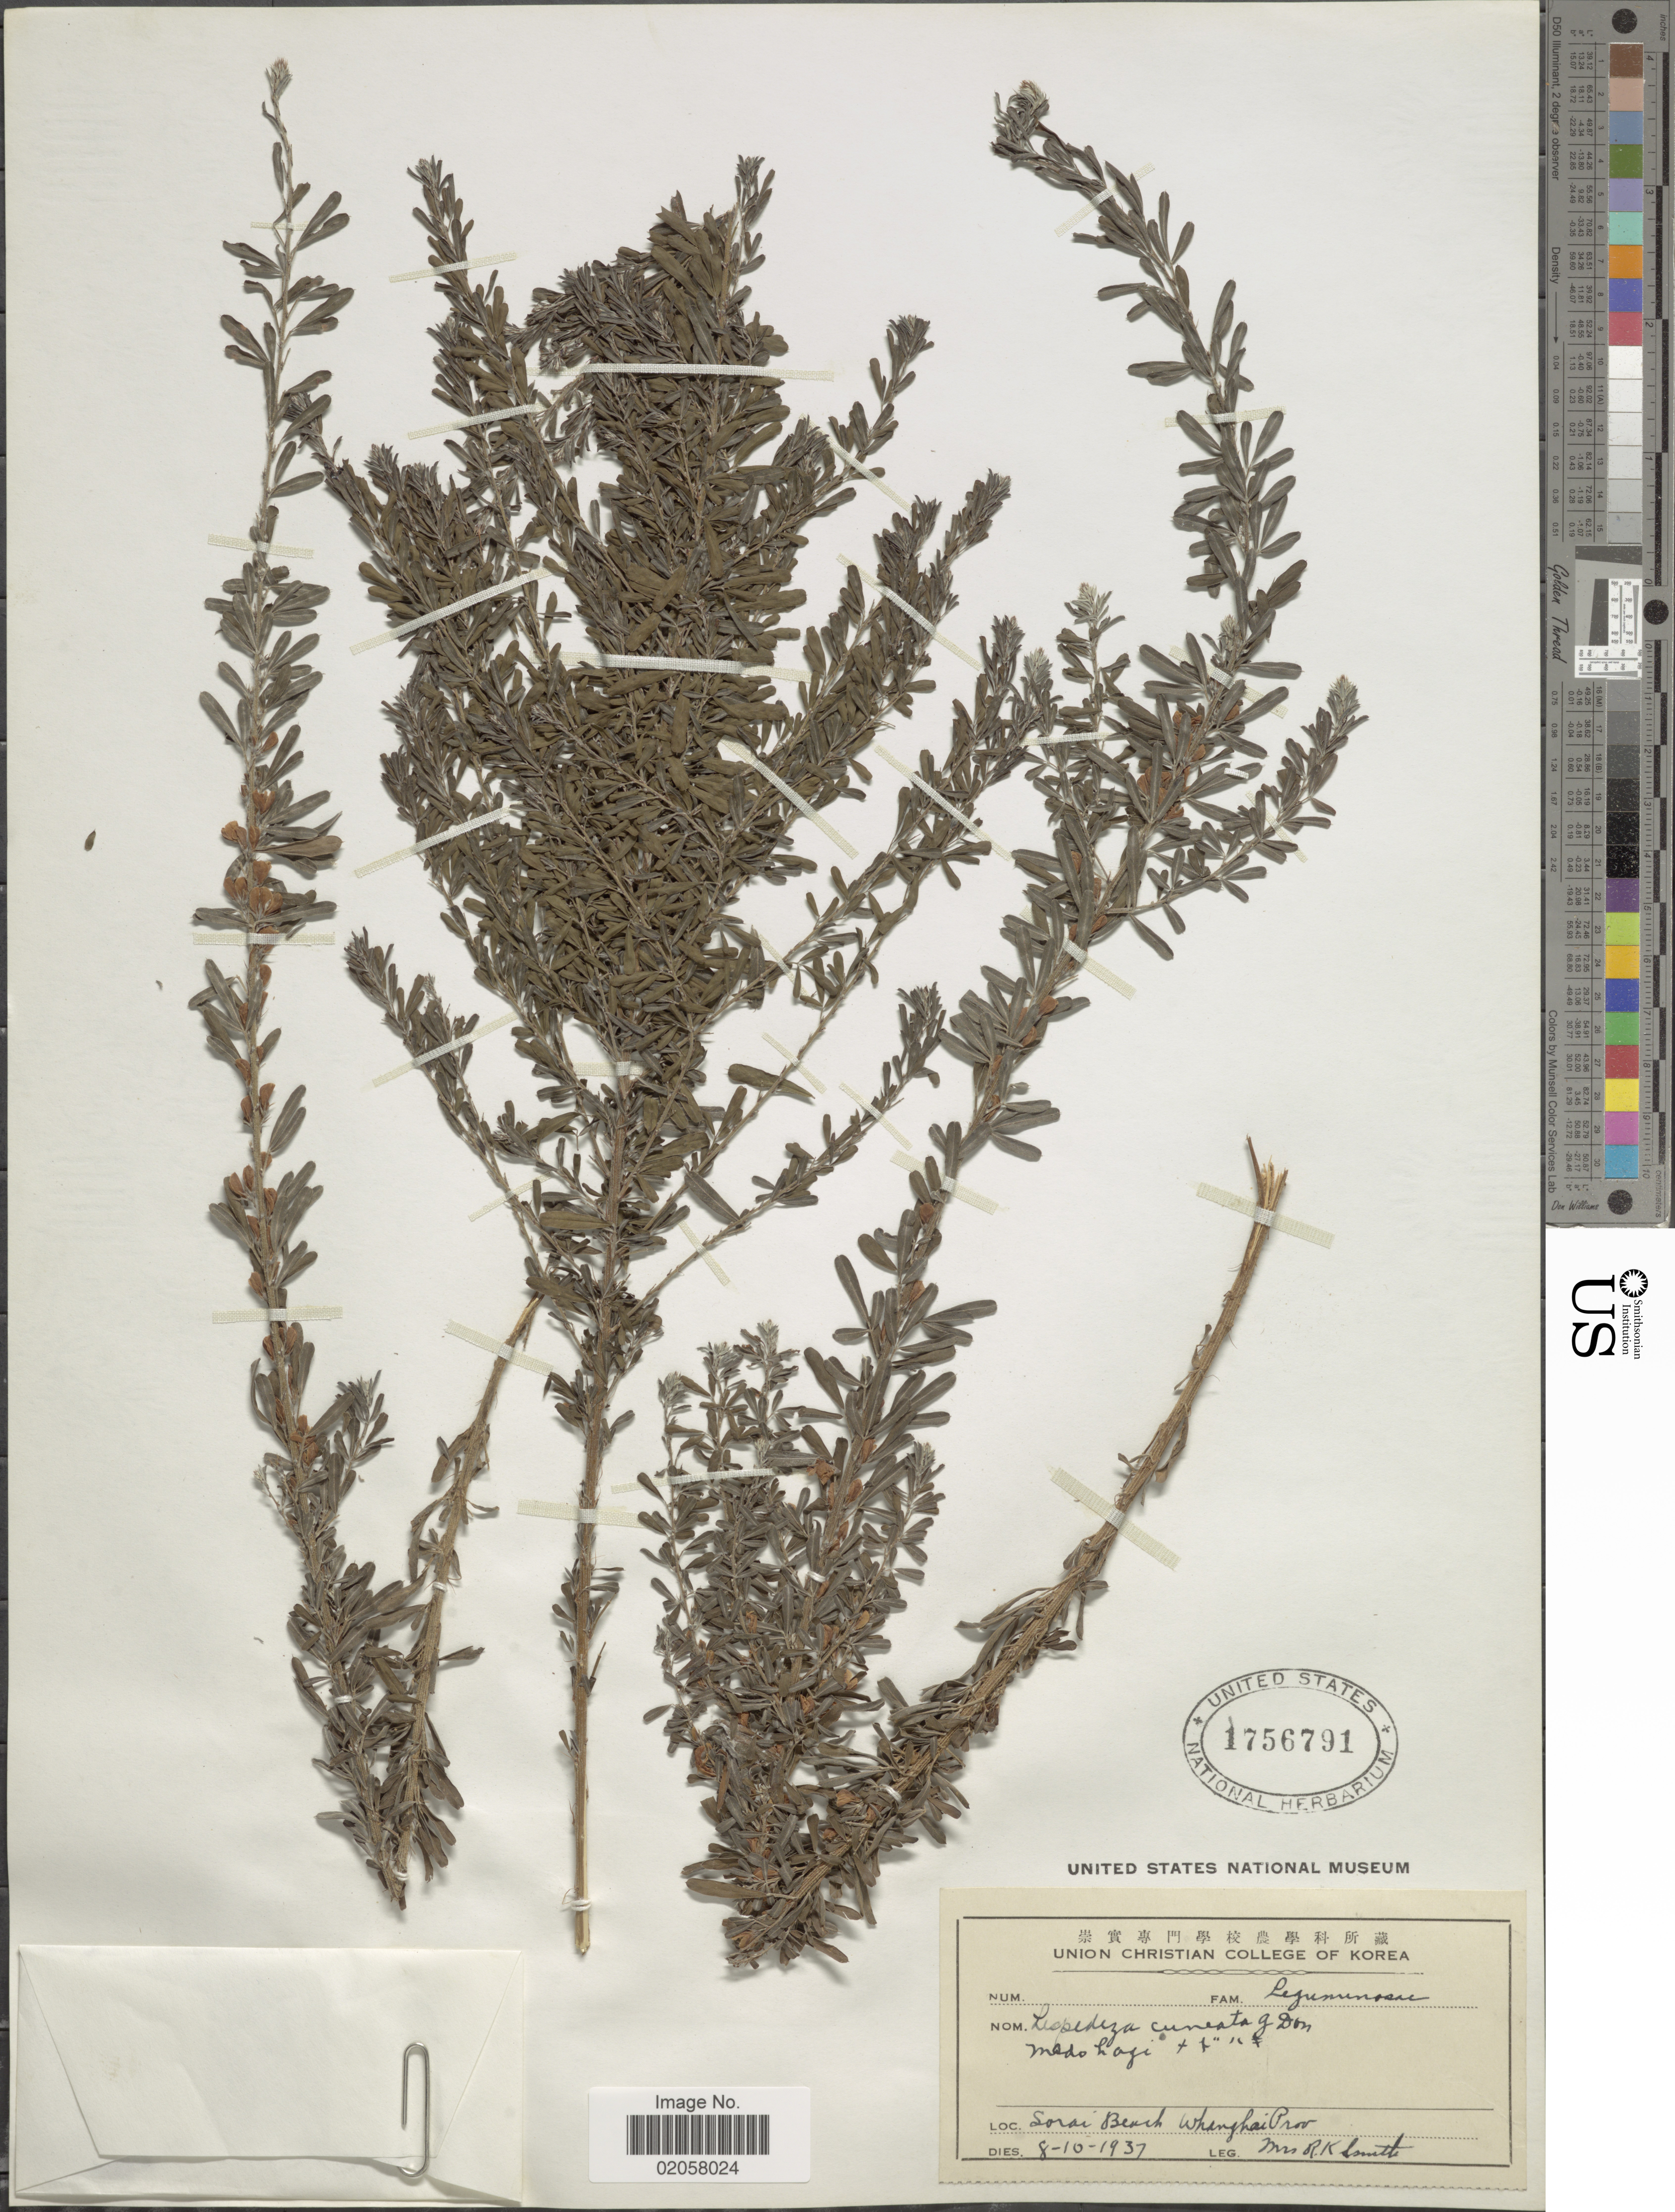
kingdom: Plantae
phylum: Tracheophyta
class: Magnoliopsida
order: Fabales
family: Fabaceae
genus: Lespedeza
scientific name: Lespedeza cuneata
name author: (Dum. Cours.) G. Don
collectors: R. Smith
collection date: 1937-10-08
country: North Korea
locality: Sorai Beach, Whanghai Prov.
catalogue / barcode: US 1756791